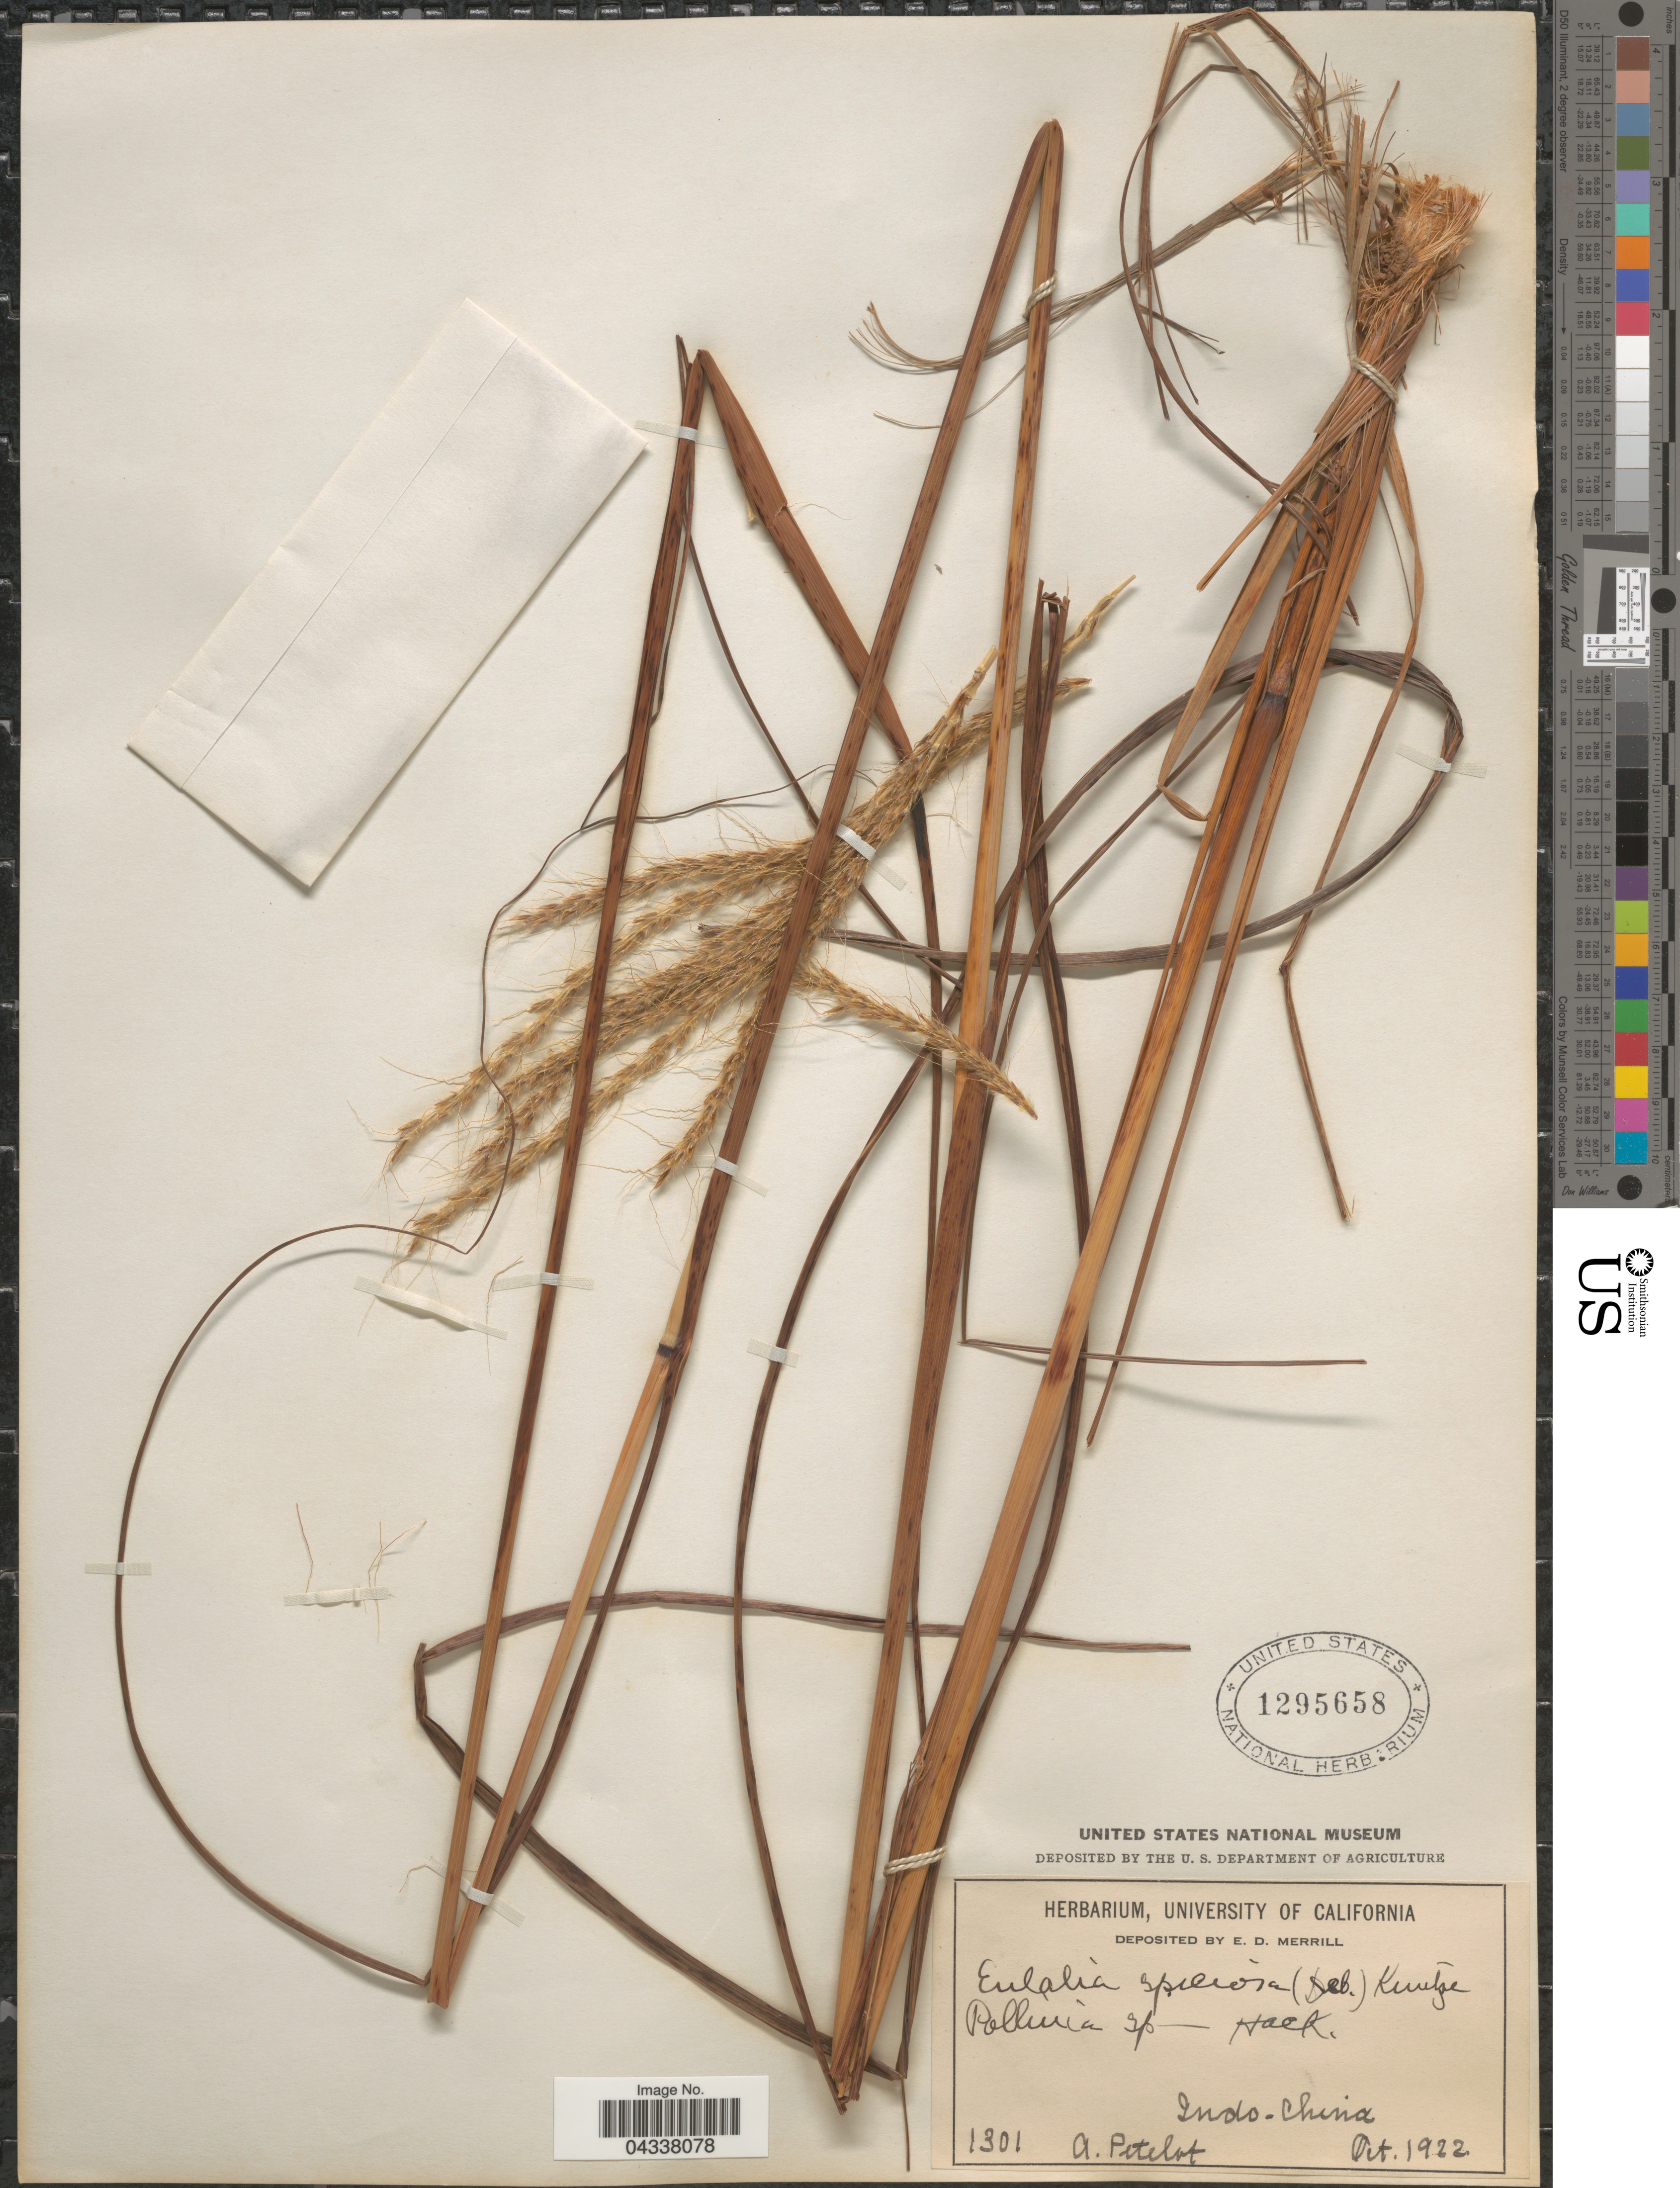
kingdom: Plantae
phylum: Tracheophyta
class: Liliopsida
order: Poales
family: Poaceae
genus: Pseudopogonatherum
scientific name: Pseudopogonatherum speciosum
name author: (Debeaux) Ohwi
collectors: A. Petelot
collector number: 1301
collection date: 1922-10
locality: Indo-China.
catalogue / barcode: US 1295658